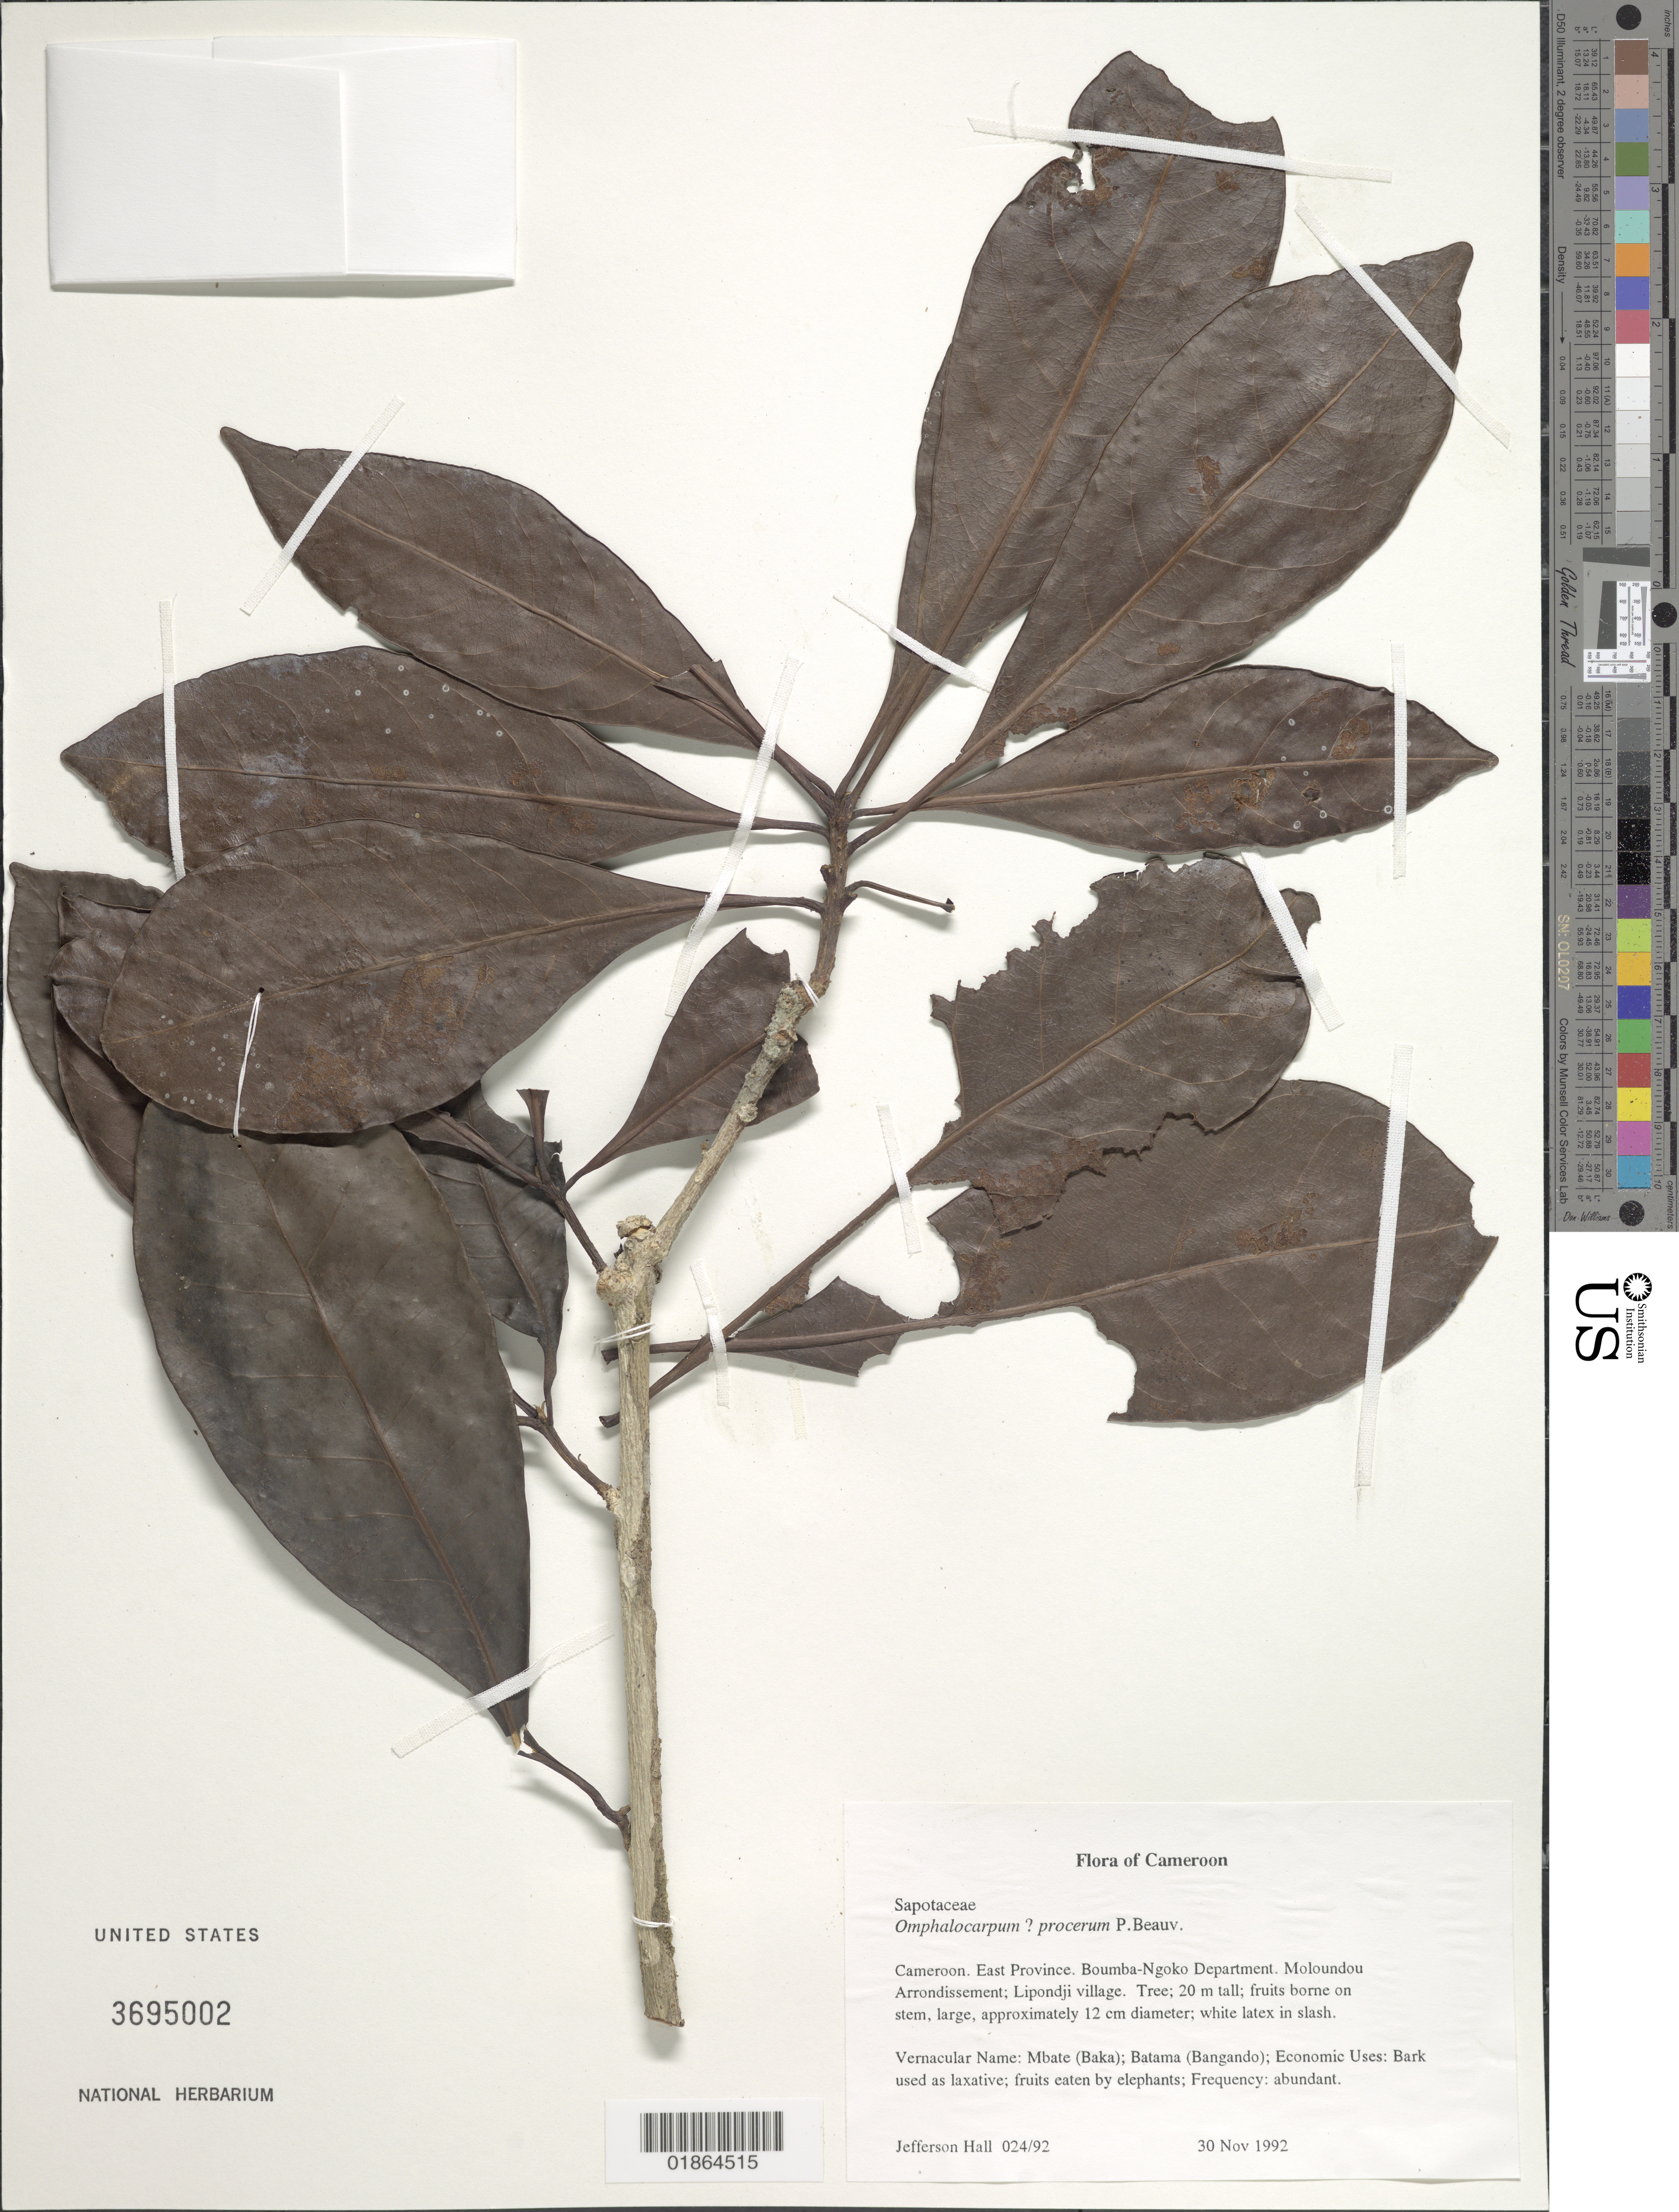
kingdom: Plantae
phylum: Tracheophyta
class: Magnoliopsida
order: Ericales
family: Sapotaceae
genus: Omphalocarpum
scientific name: Omphalocarpum procerum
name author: P. Beauv.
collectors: J. Hall & -. Edouard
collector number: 024/92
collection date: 1992-12-10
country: Cameroon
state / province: Est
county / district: Boumba-ngoko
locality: Moloundou Arrondissement; old SFIS logging concession.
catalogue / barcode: US 3695002